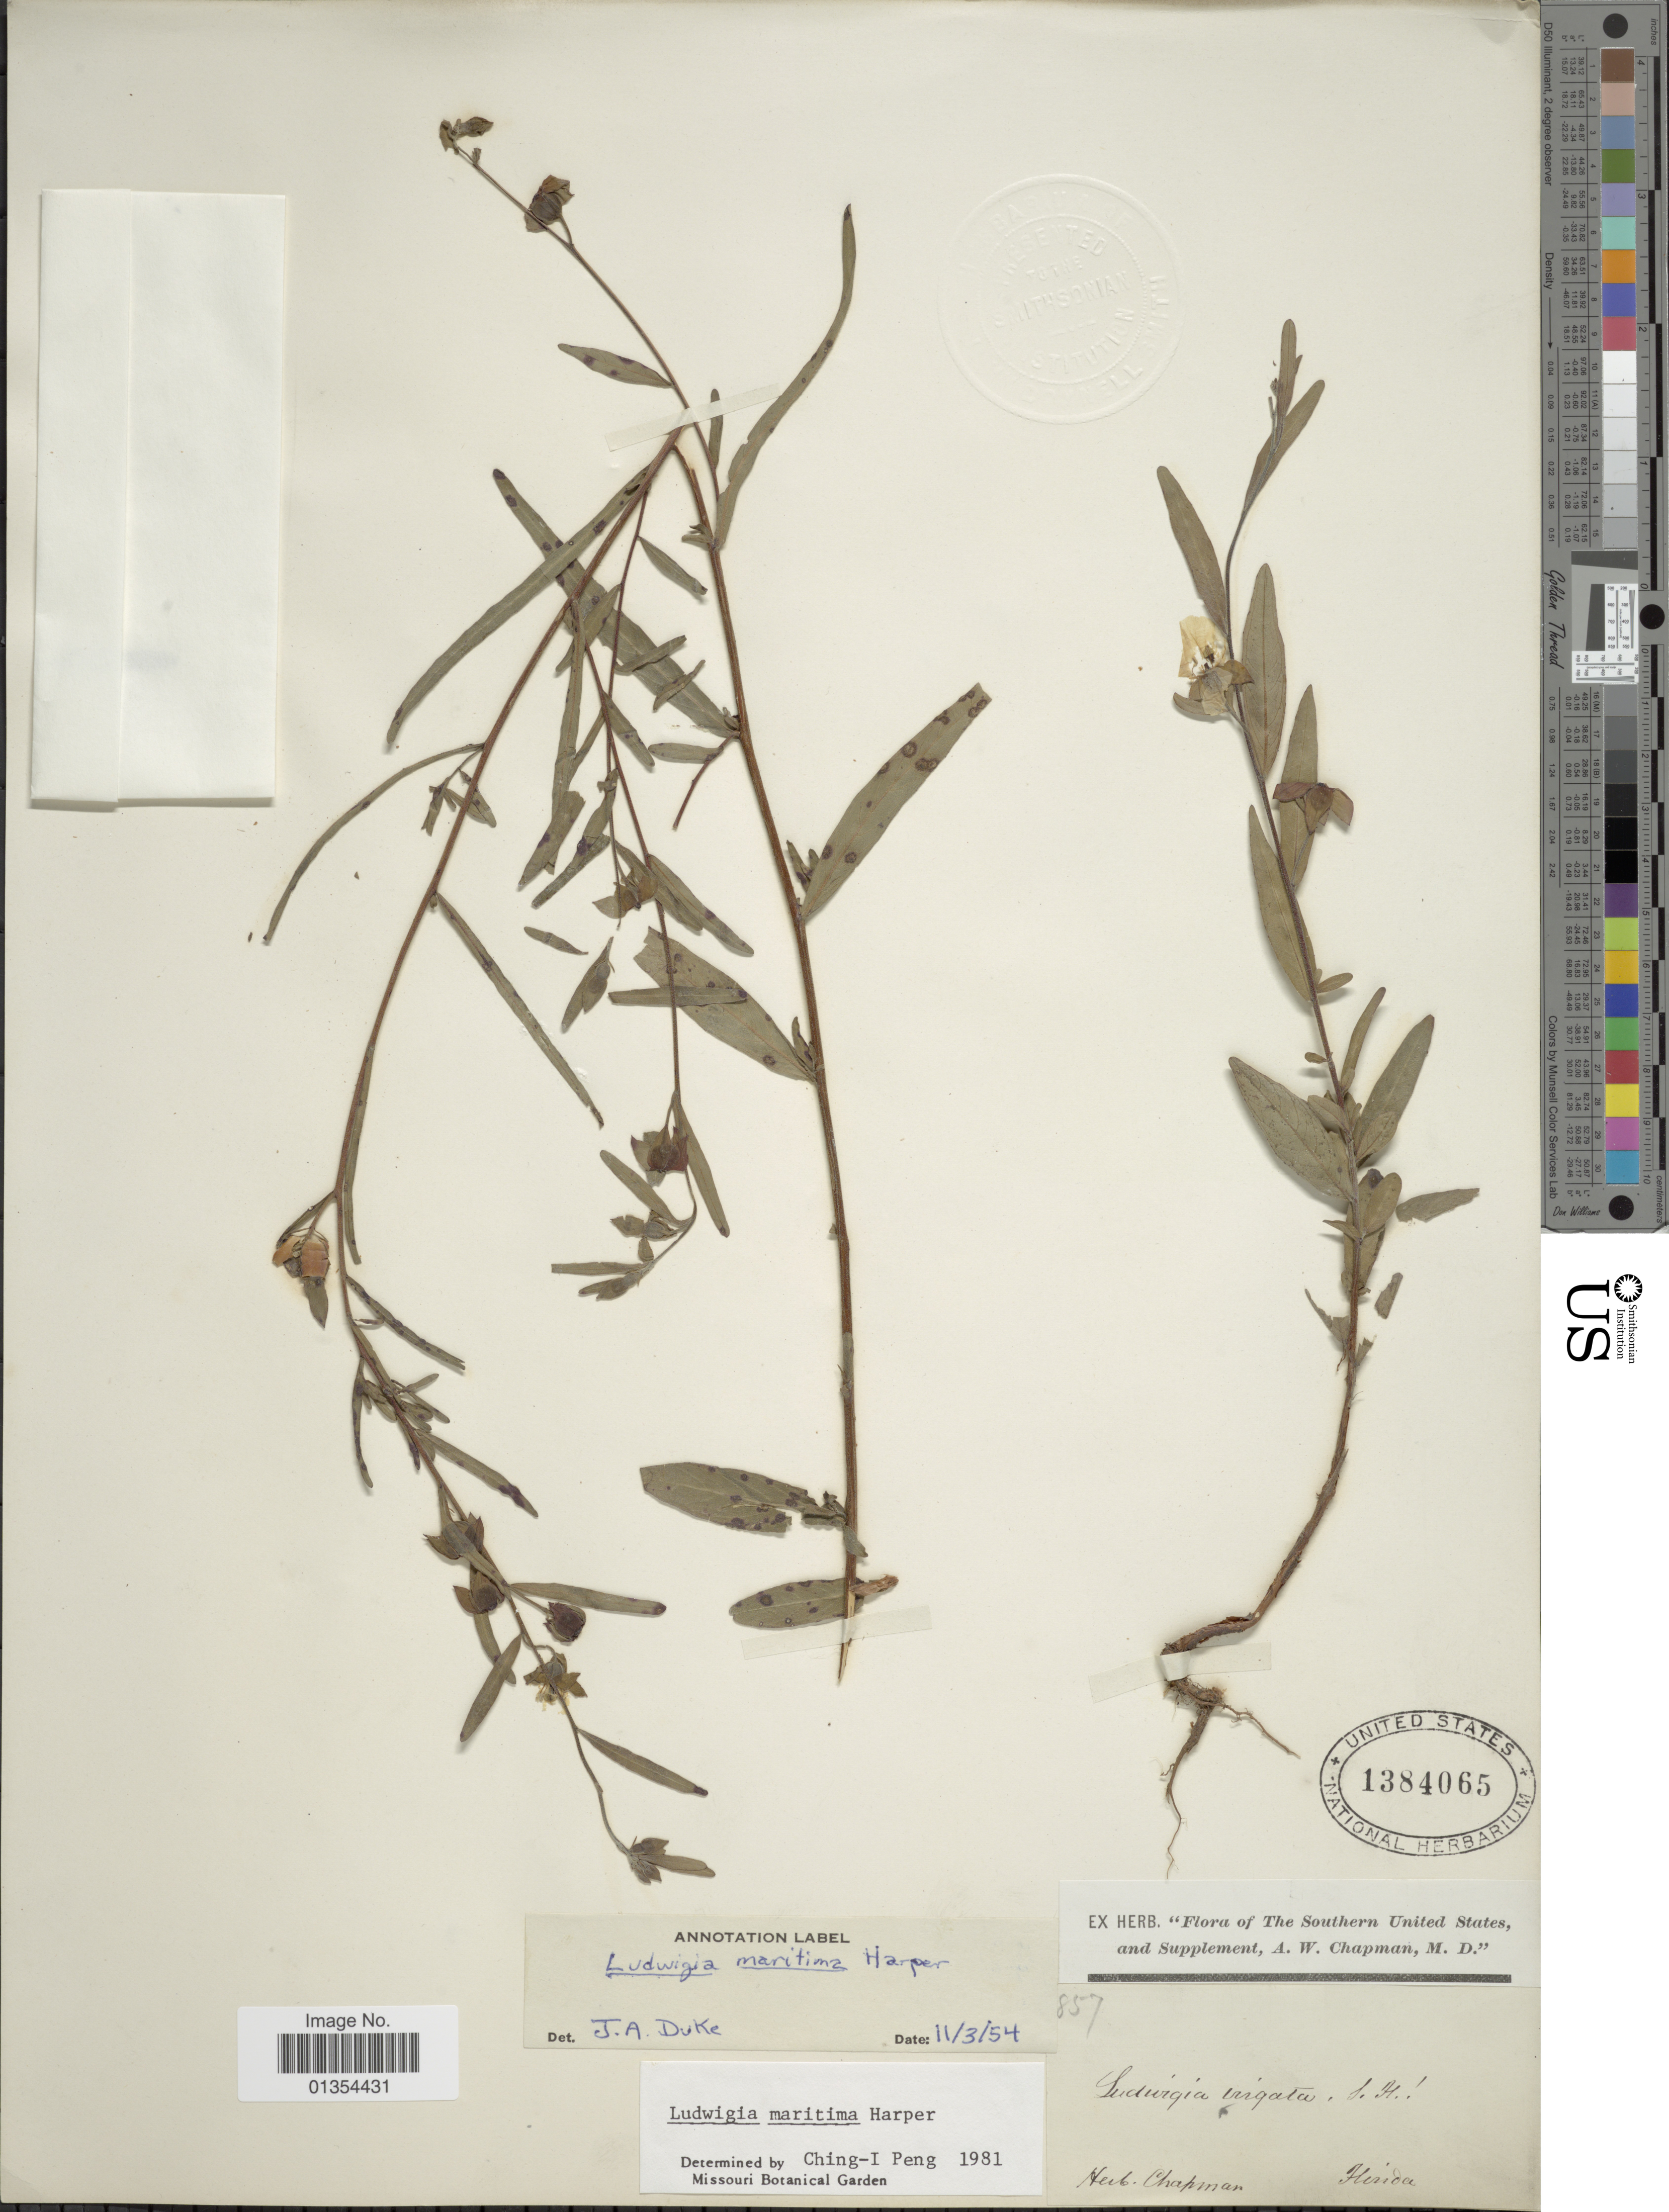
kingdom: Plantae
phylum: Tracheophyta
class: Magnoliopsida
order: Myrtales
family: Onagraceae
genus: Ludwigia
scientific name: Ludwigia maritima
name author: R.M. Harper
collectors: A. W. Chapman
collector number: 857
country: United States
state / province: Florida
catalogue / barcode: US 1384065